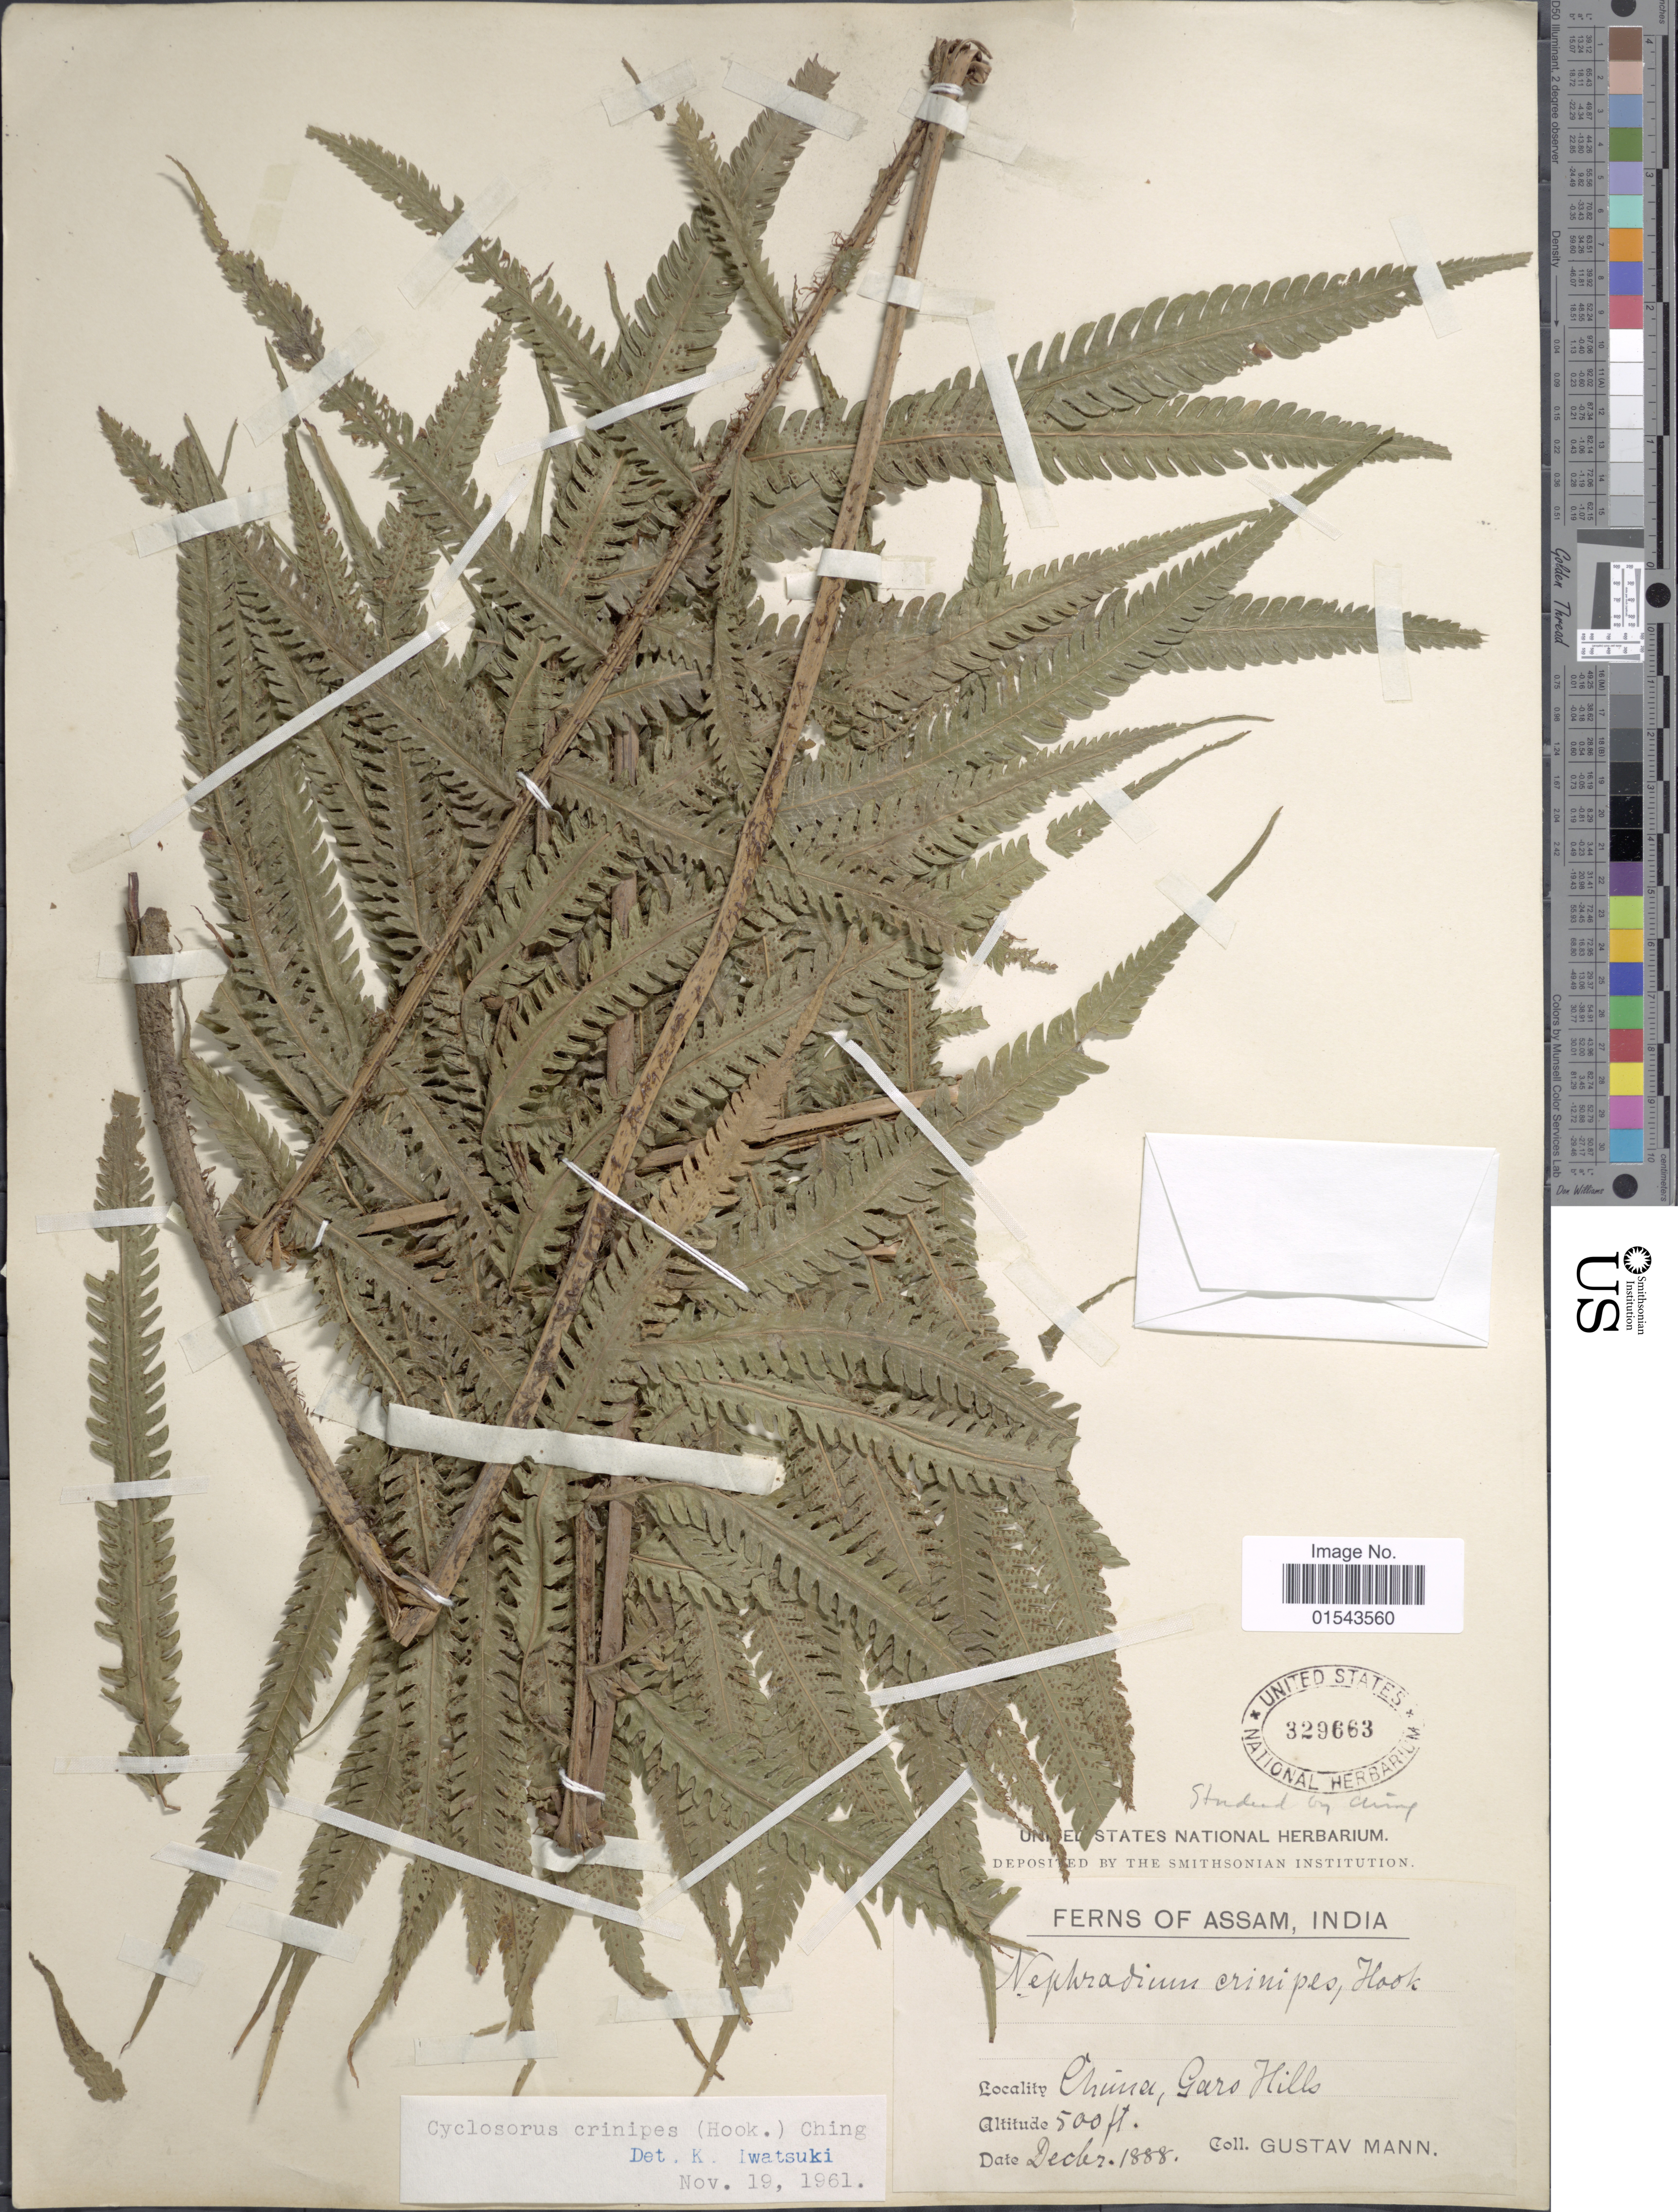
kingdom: Plantae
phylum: Tracheophyta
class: Polypodiopsida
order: Polypodiales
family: Thelypteridaceae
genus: Christella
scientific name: Christella crinipes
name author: (Hook.) Holttum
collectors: G. Mann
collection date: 1888-12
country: India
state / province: Meghalaya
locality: Assam, Chima, Garo Hills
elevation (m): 152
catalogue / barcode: US 329663